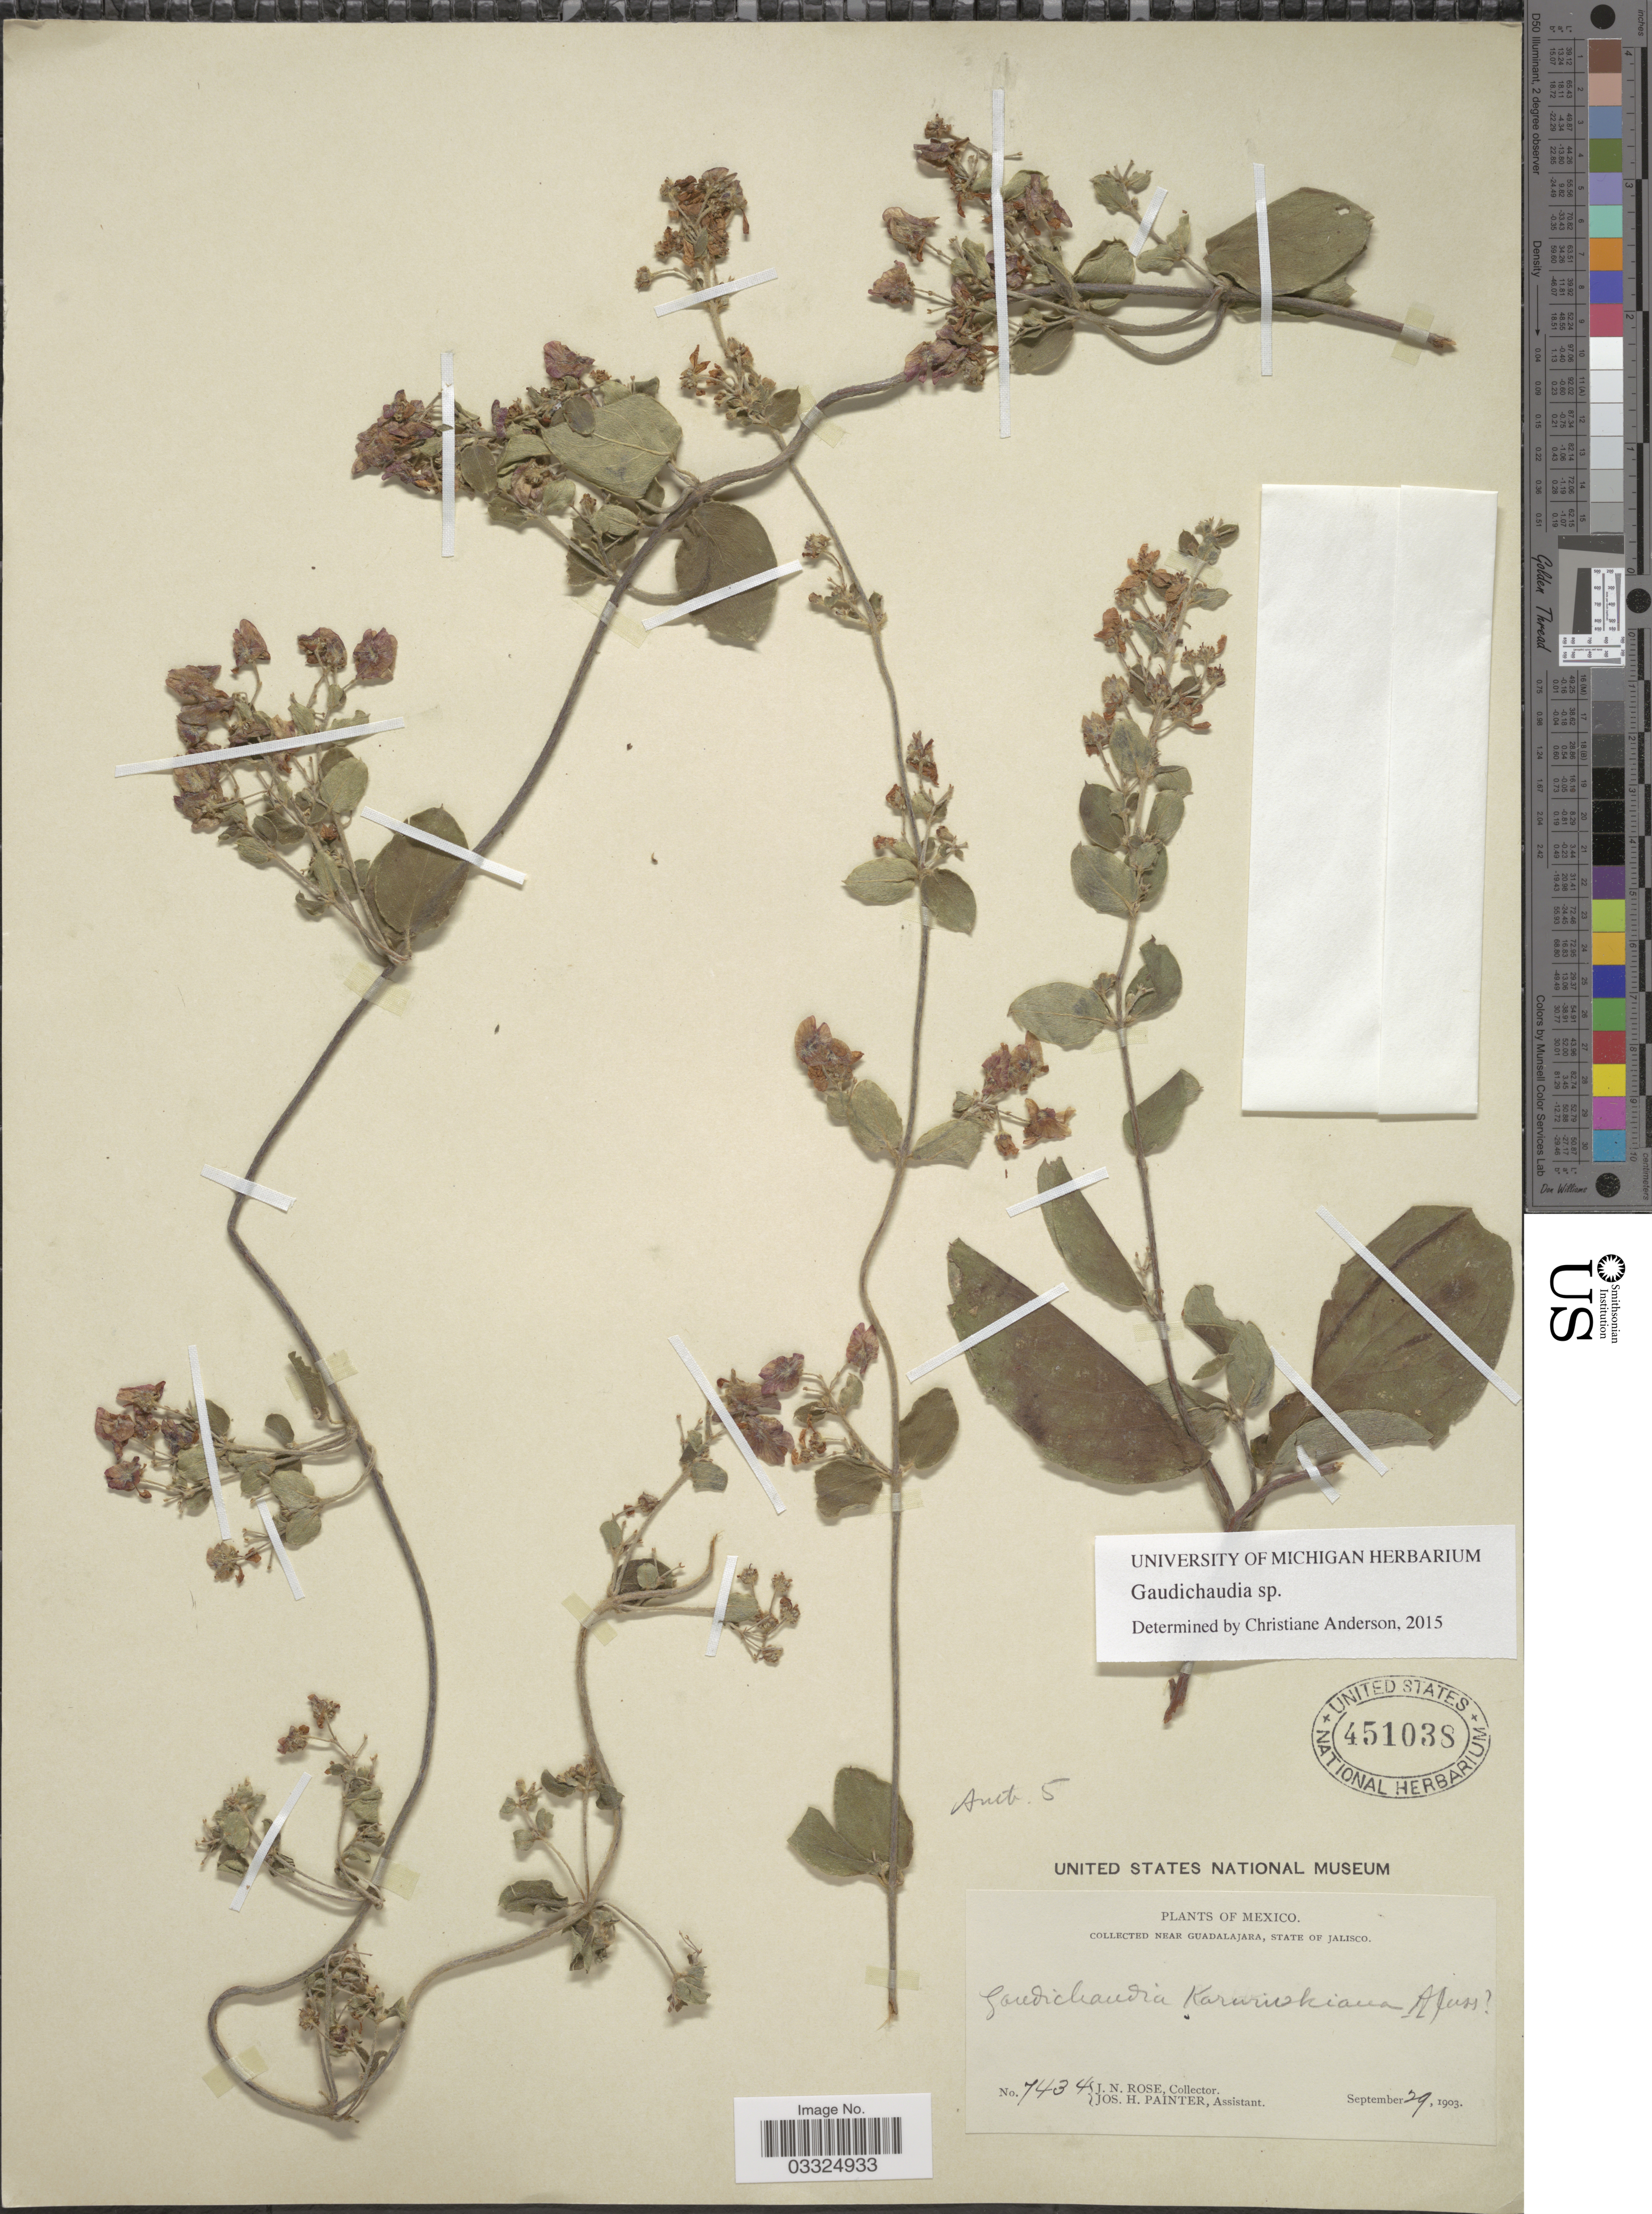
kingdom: Plantae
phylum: Tracheophyta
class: Magnoliopsida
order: Malpighiales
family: Malpighiaceae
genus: Gaudichaudia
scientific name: Gaudichaudia sp.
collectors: J. N. Rose & J. H. Painter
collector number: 7434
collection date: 1903-09-29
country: Mexico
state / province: Jalisco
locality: Near Guadalajara.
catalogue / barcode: US 451038